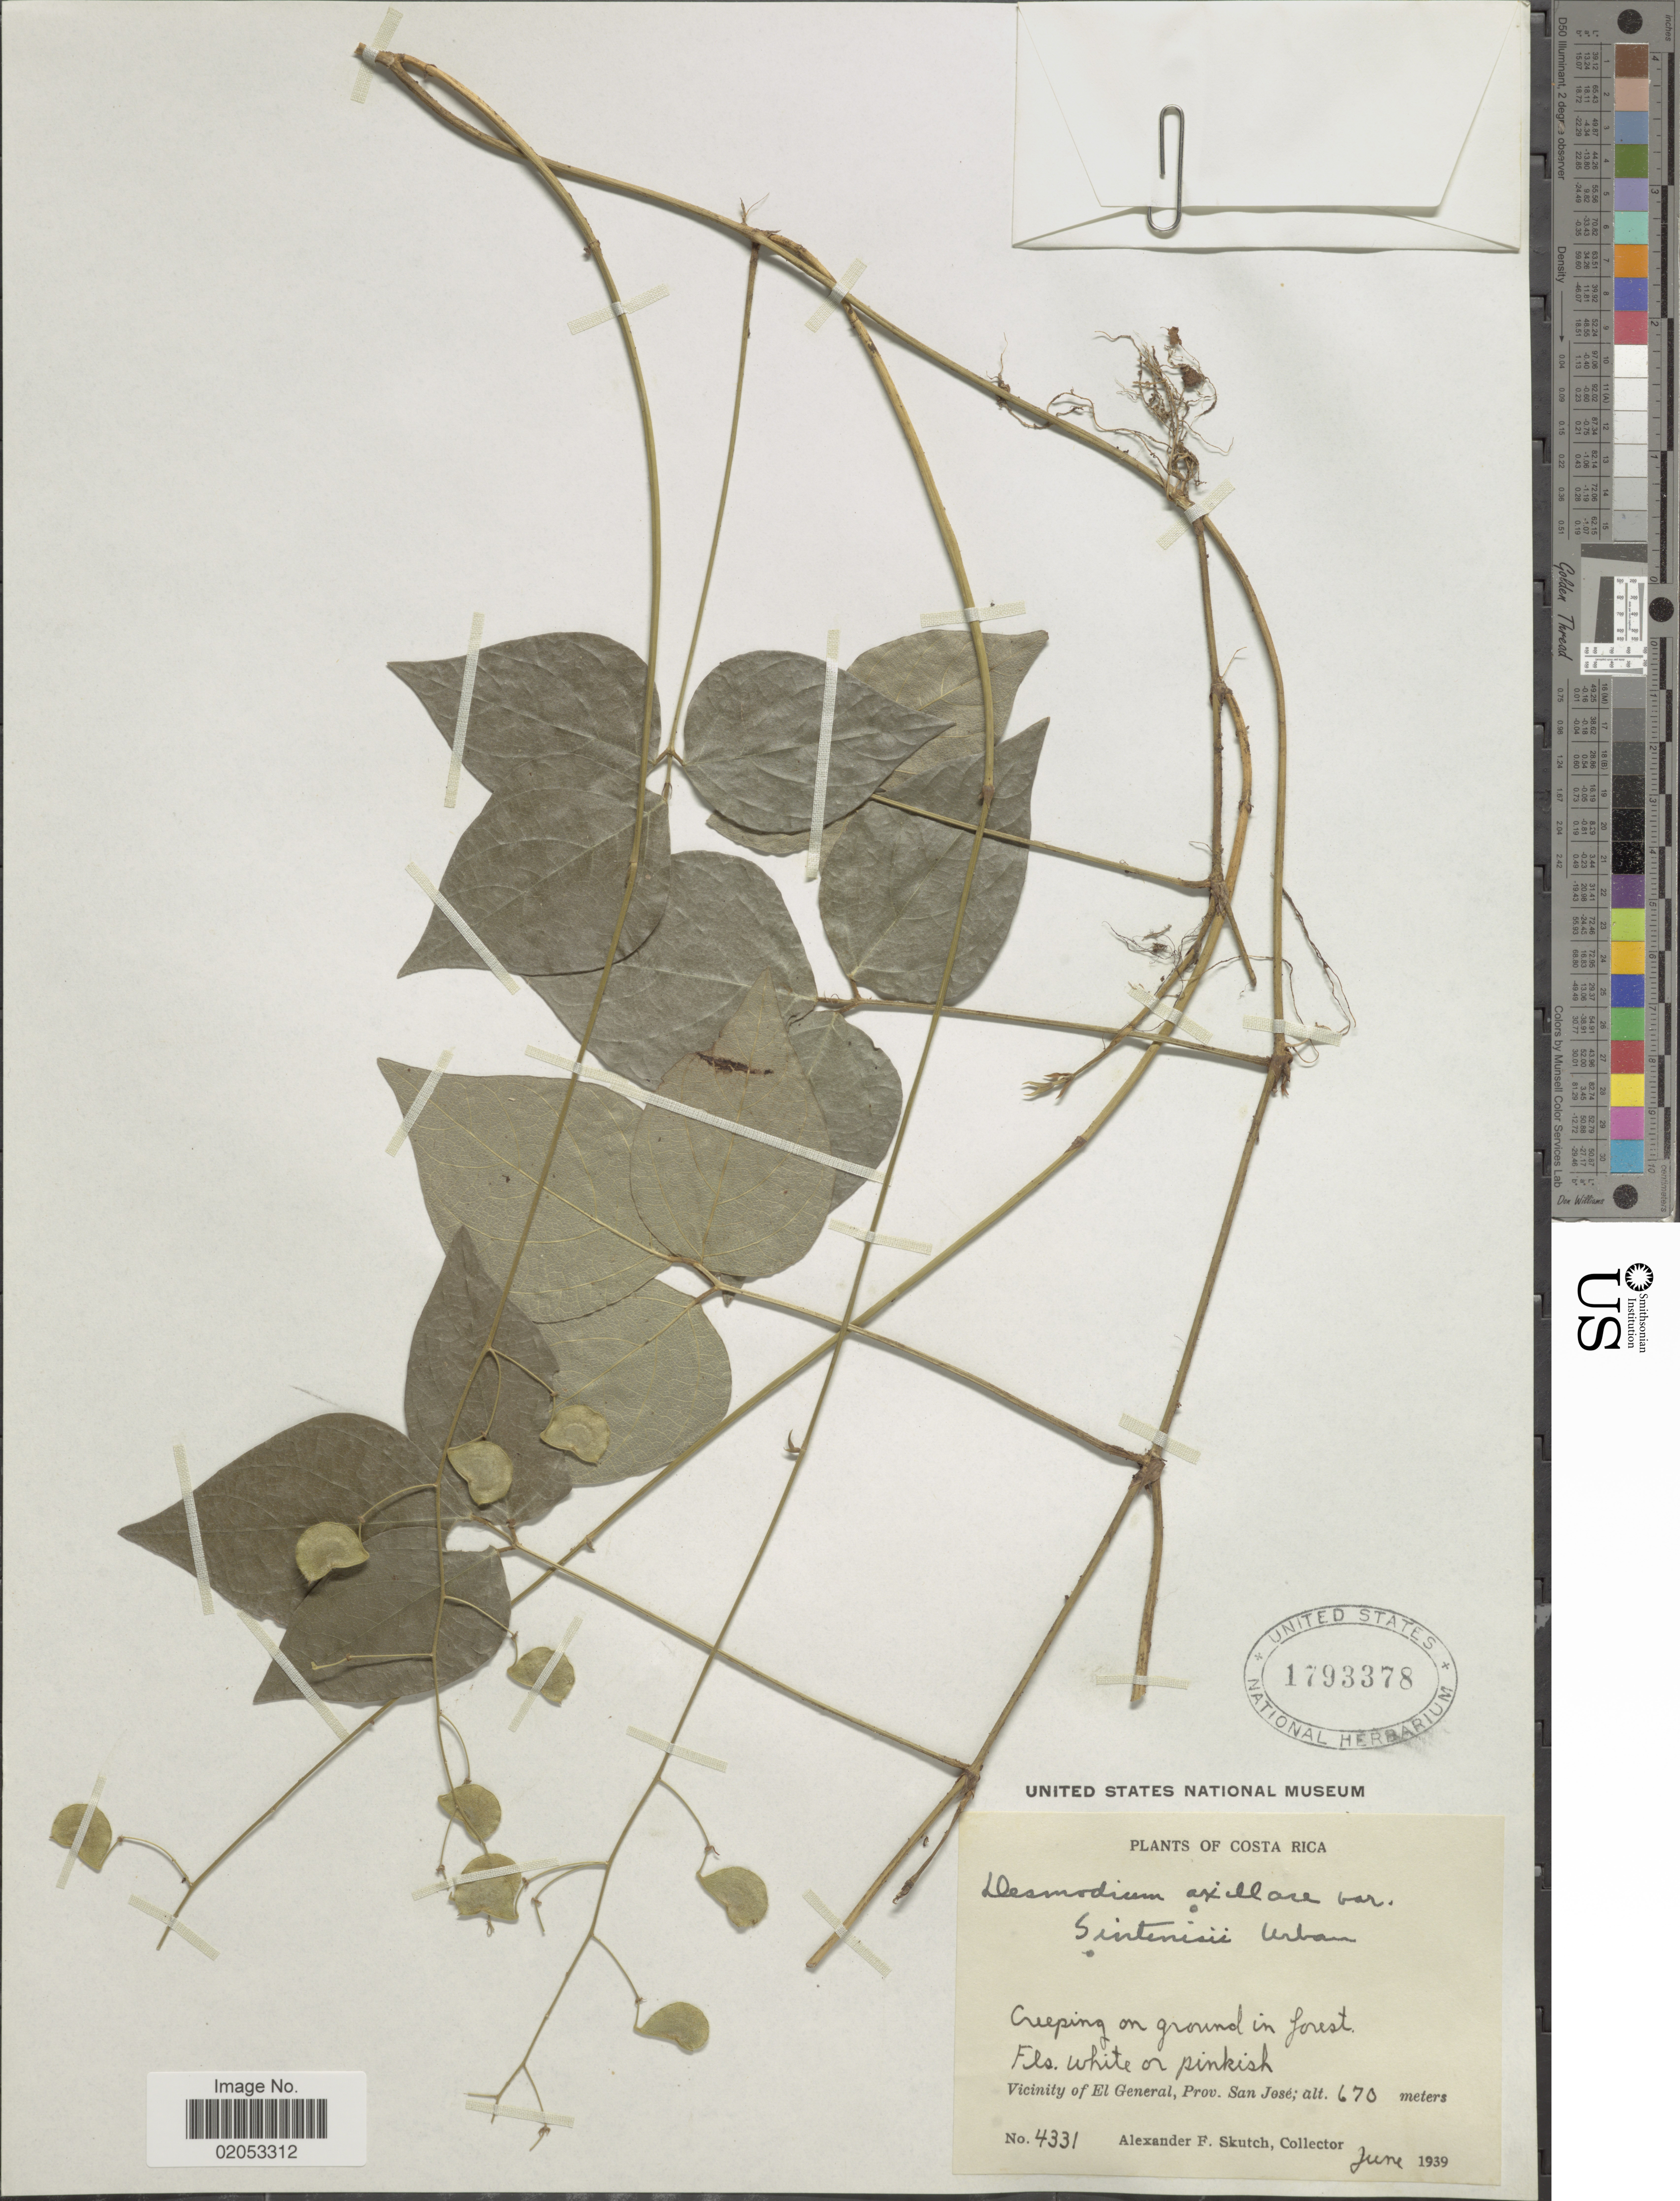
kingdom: Plantae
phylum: Tracheophyta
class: Magnoliopsida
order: Fabales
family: Fabaceae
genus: Desmodium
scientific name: Desmodium axillare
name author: (Sw.) DC.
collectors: A. F. Skutch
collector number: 4331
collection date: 1939-06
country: Costa Rica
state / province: San José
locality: Vicinity of El General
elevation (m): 670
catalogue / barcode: US 1793378